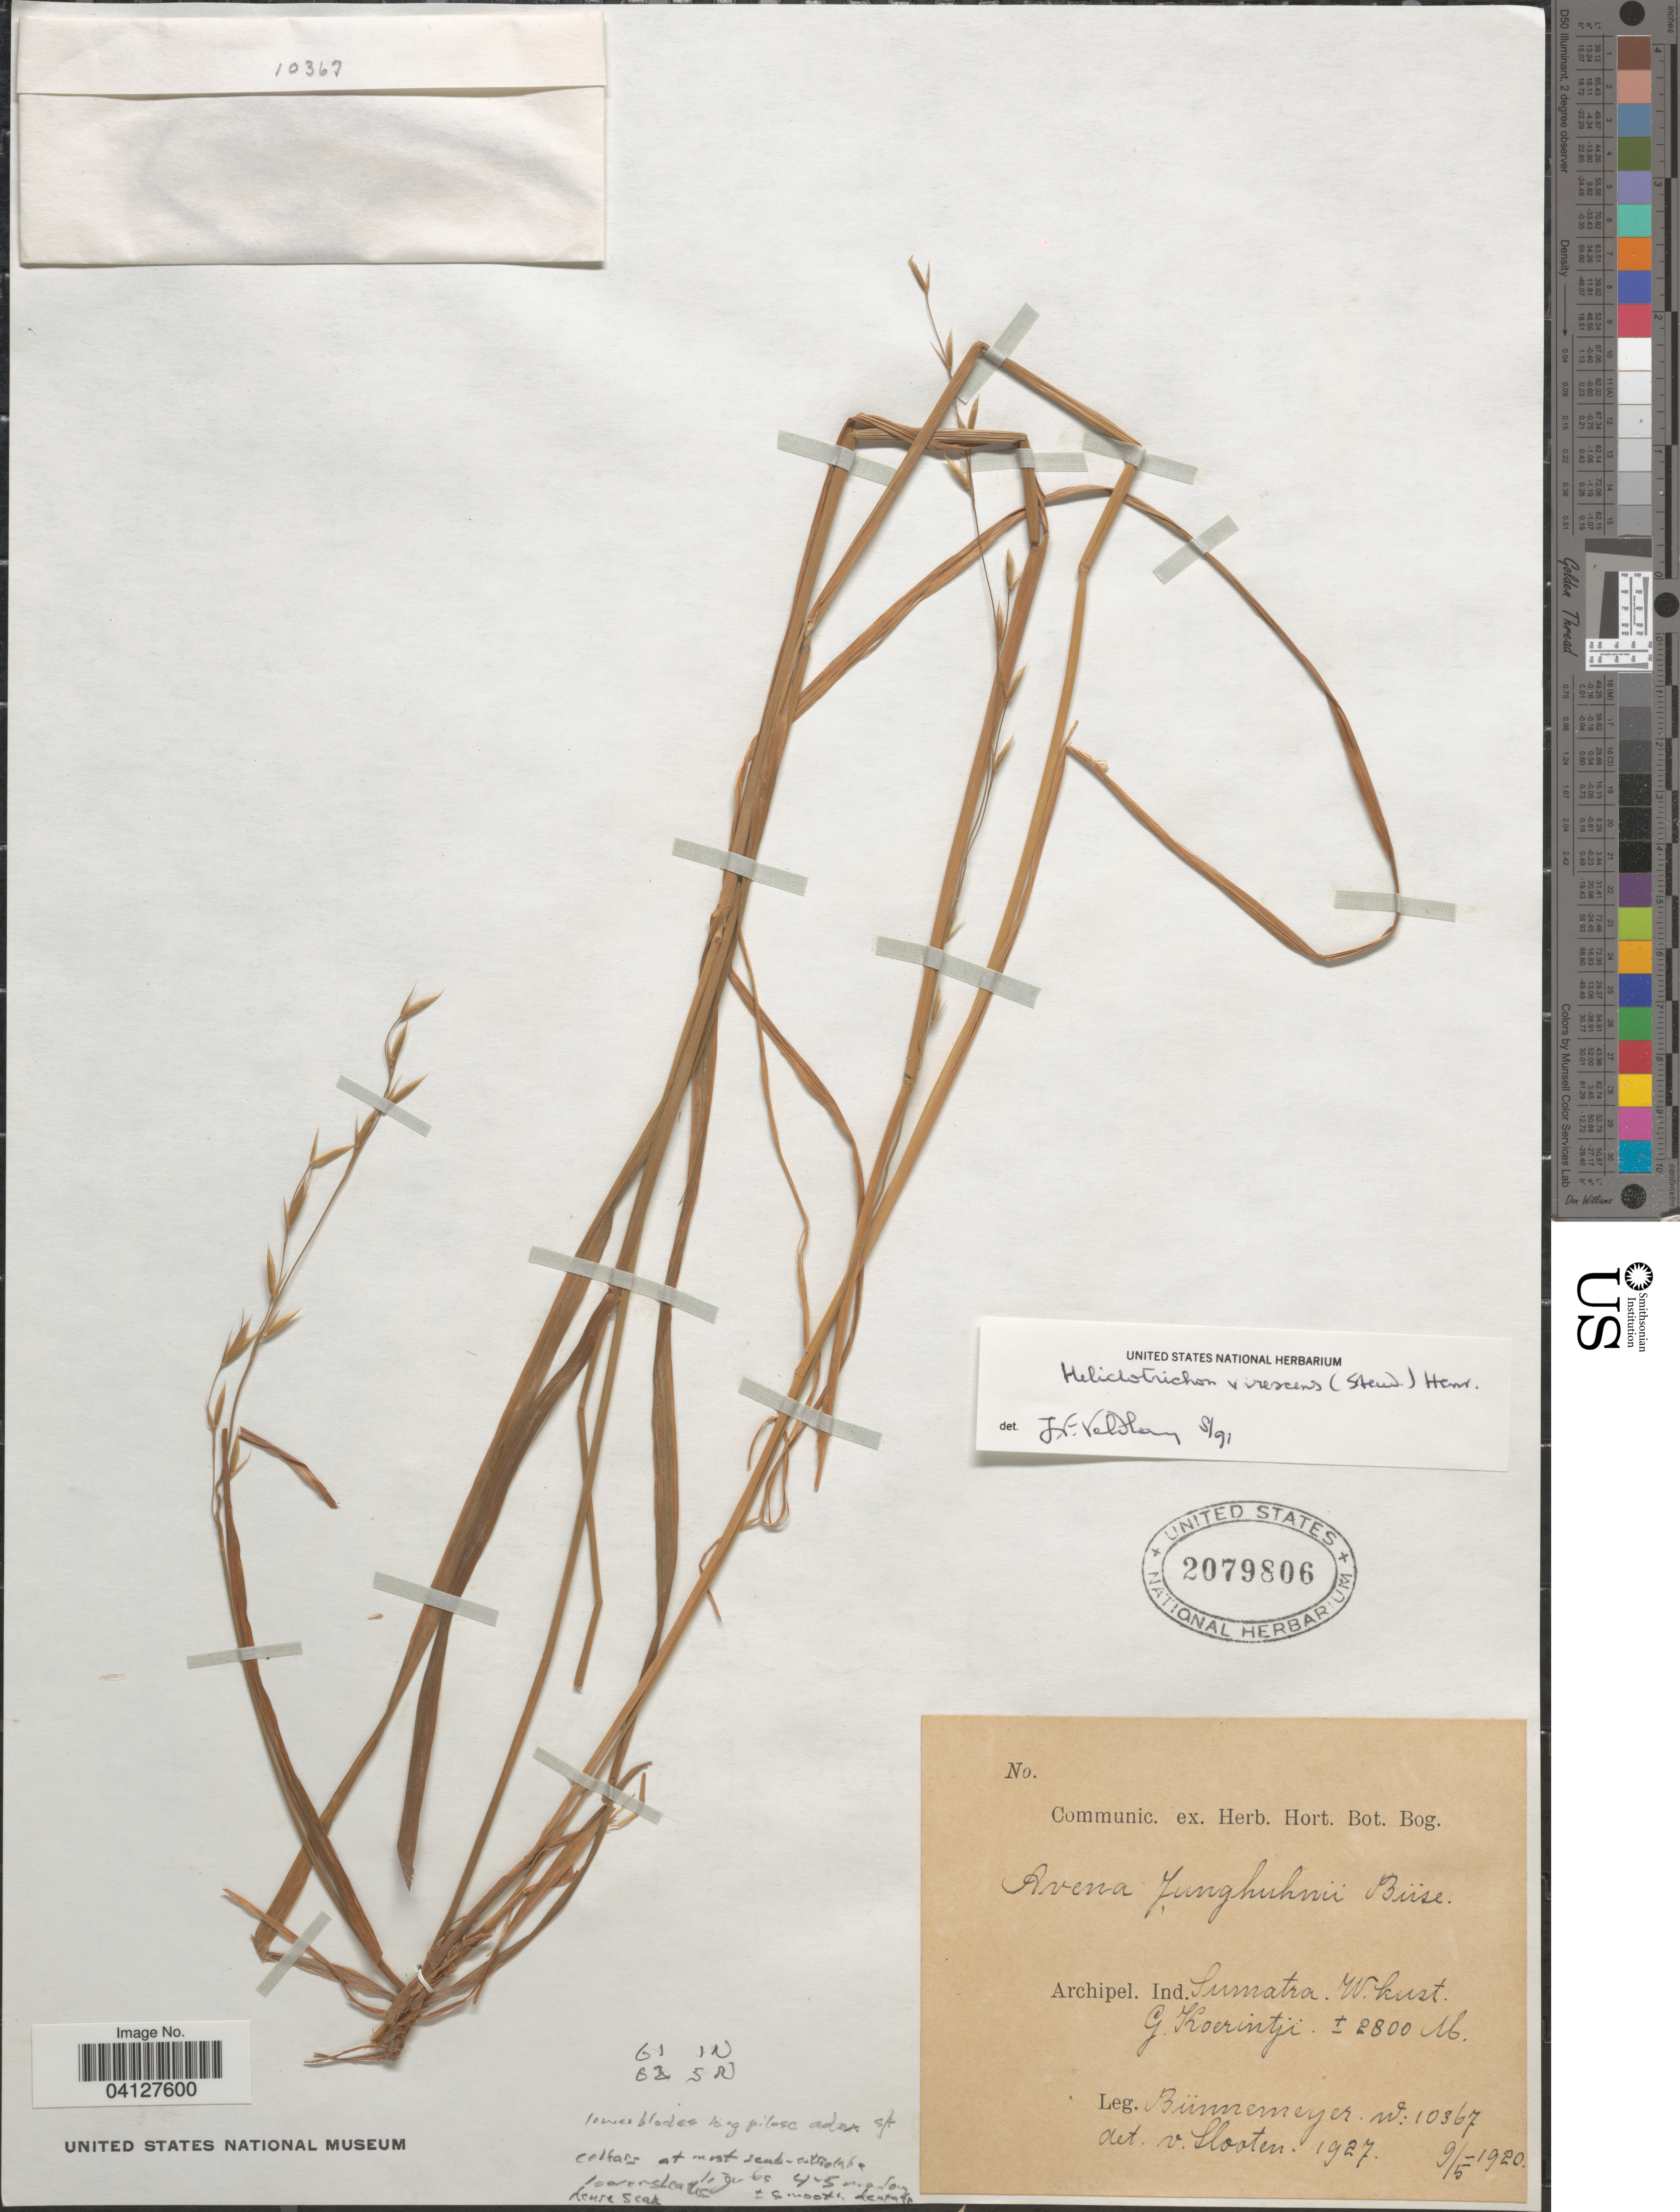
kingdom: Plantae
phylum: Tracheophyta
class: Liliopsida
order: Poales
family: Poaceae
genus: Helictotrichon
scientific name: Helictotrichon virescens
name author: (Nees ex Steud.) Henr.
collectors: W. Bunnemeyer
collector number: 10367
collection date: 1920-05-09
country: Indonesia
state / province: Sumatra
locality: Archipel. Ind. Sumatra. W. kust G. Koerintji.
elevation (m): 2800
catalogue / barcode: US 2079806